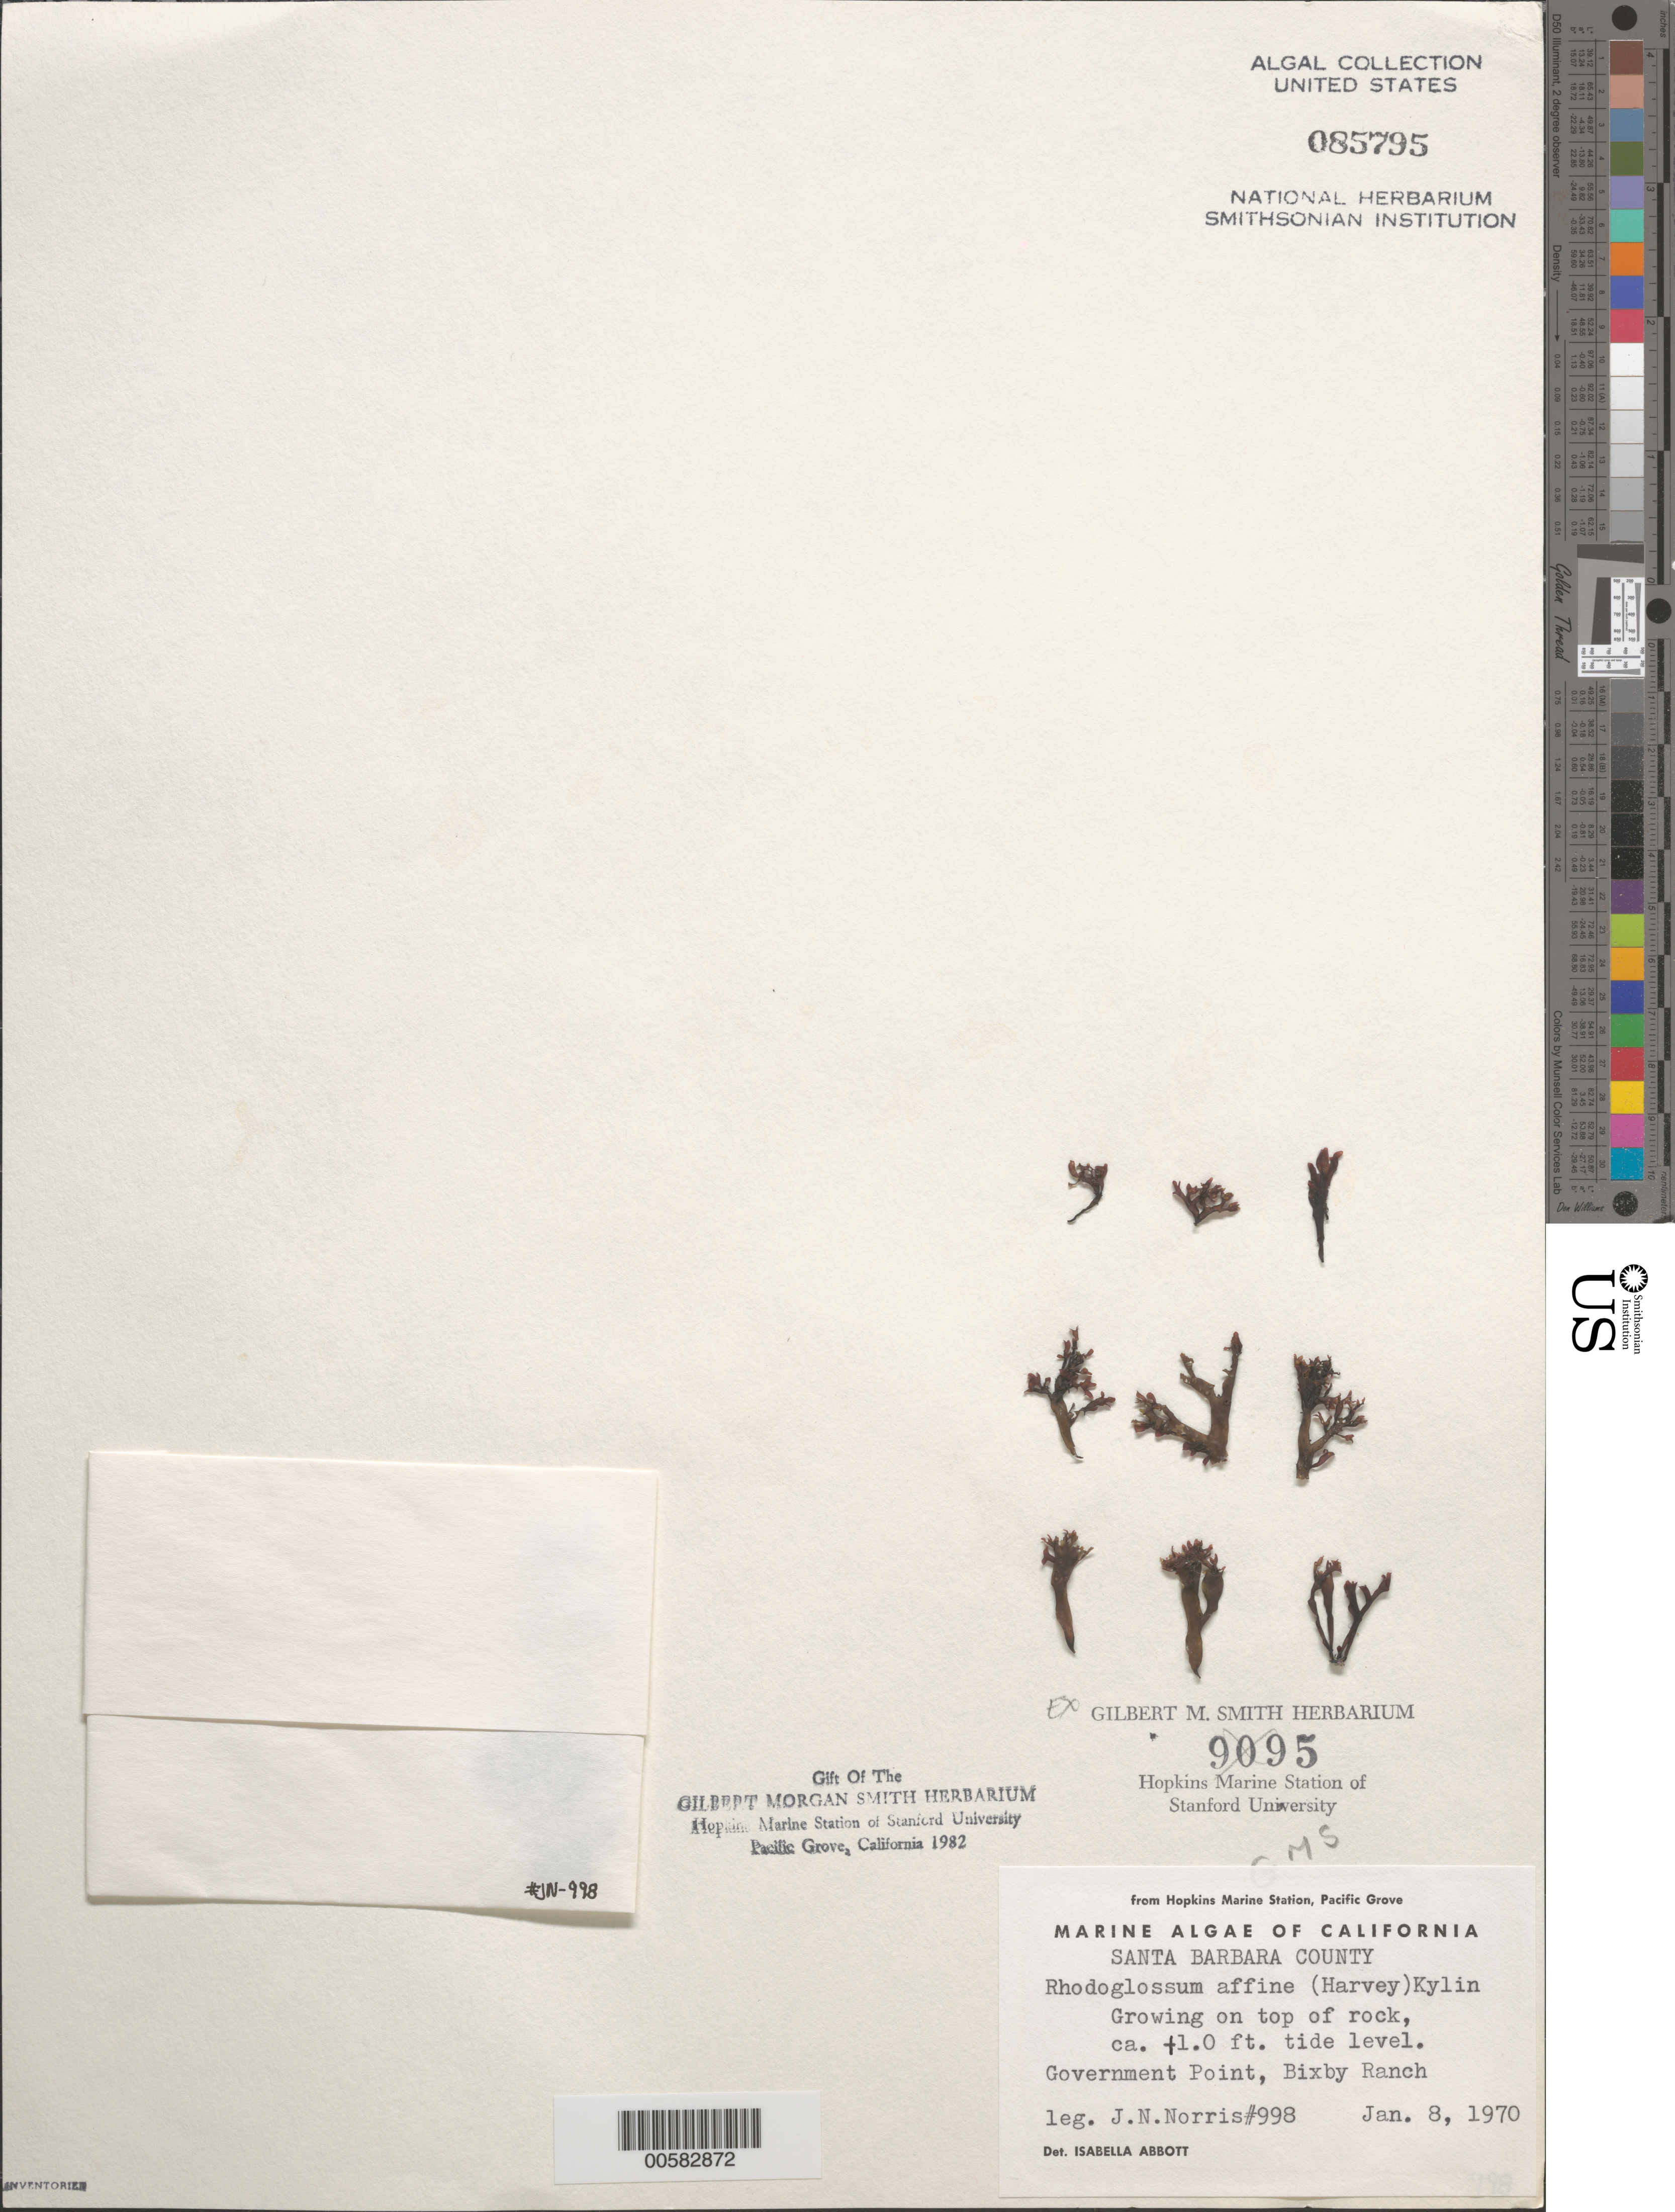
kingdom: Plantae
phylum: Rhodophyta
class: Florideophyceae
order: Gigartinales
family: Gigartinaceae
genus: Mazzaella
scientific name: Mazzaella affinis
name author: (Harvey) Fredericq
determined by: Algae name updating Project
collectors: J. N. Norris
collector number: JN-998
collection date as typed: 08 Jan 1970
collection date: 1970-01-08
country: United States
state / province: California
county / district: Santa Barbara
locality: Government Point, Bixby Ranch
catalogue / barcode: US 85795